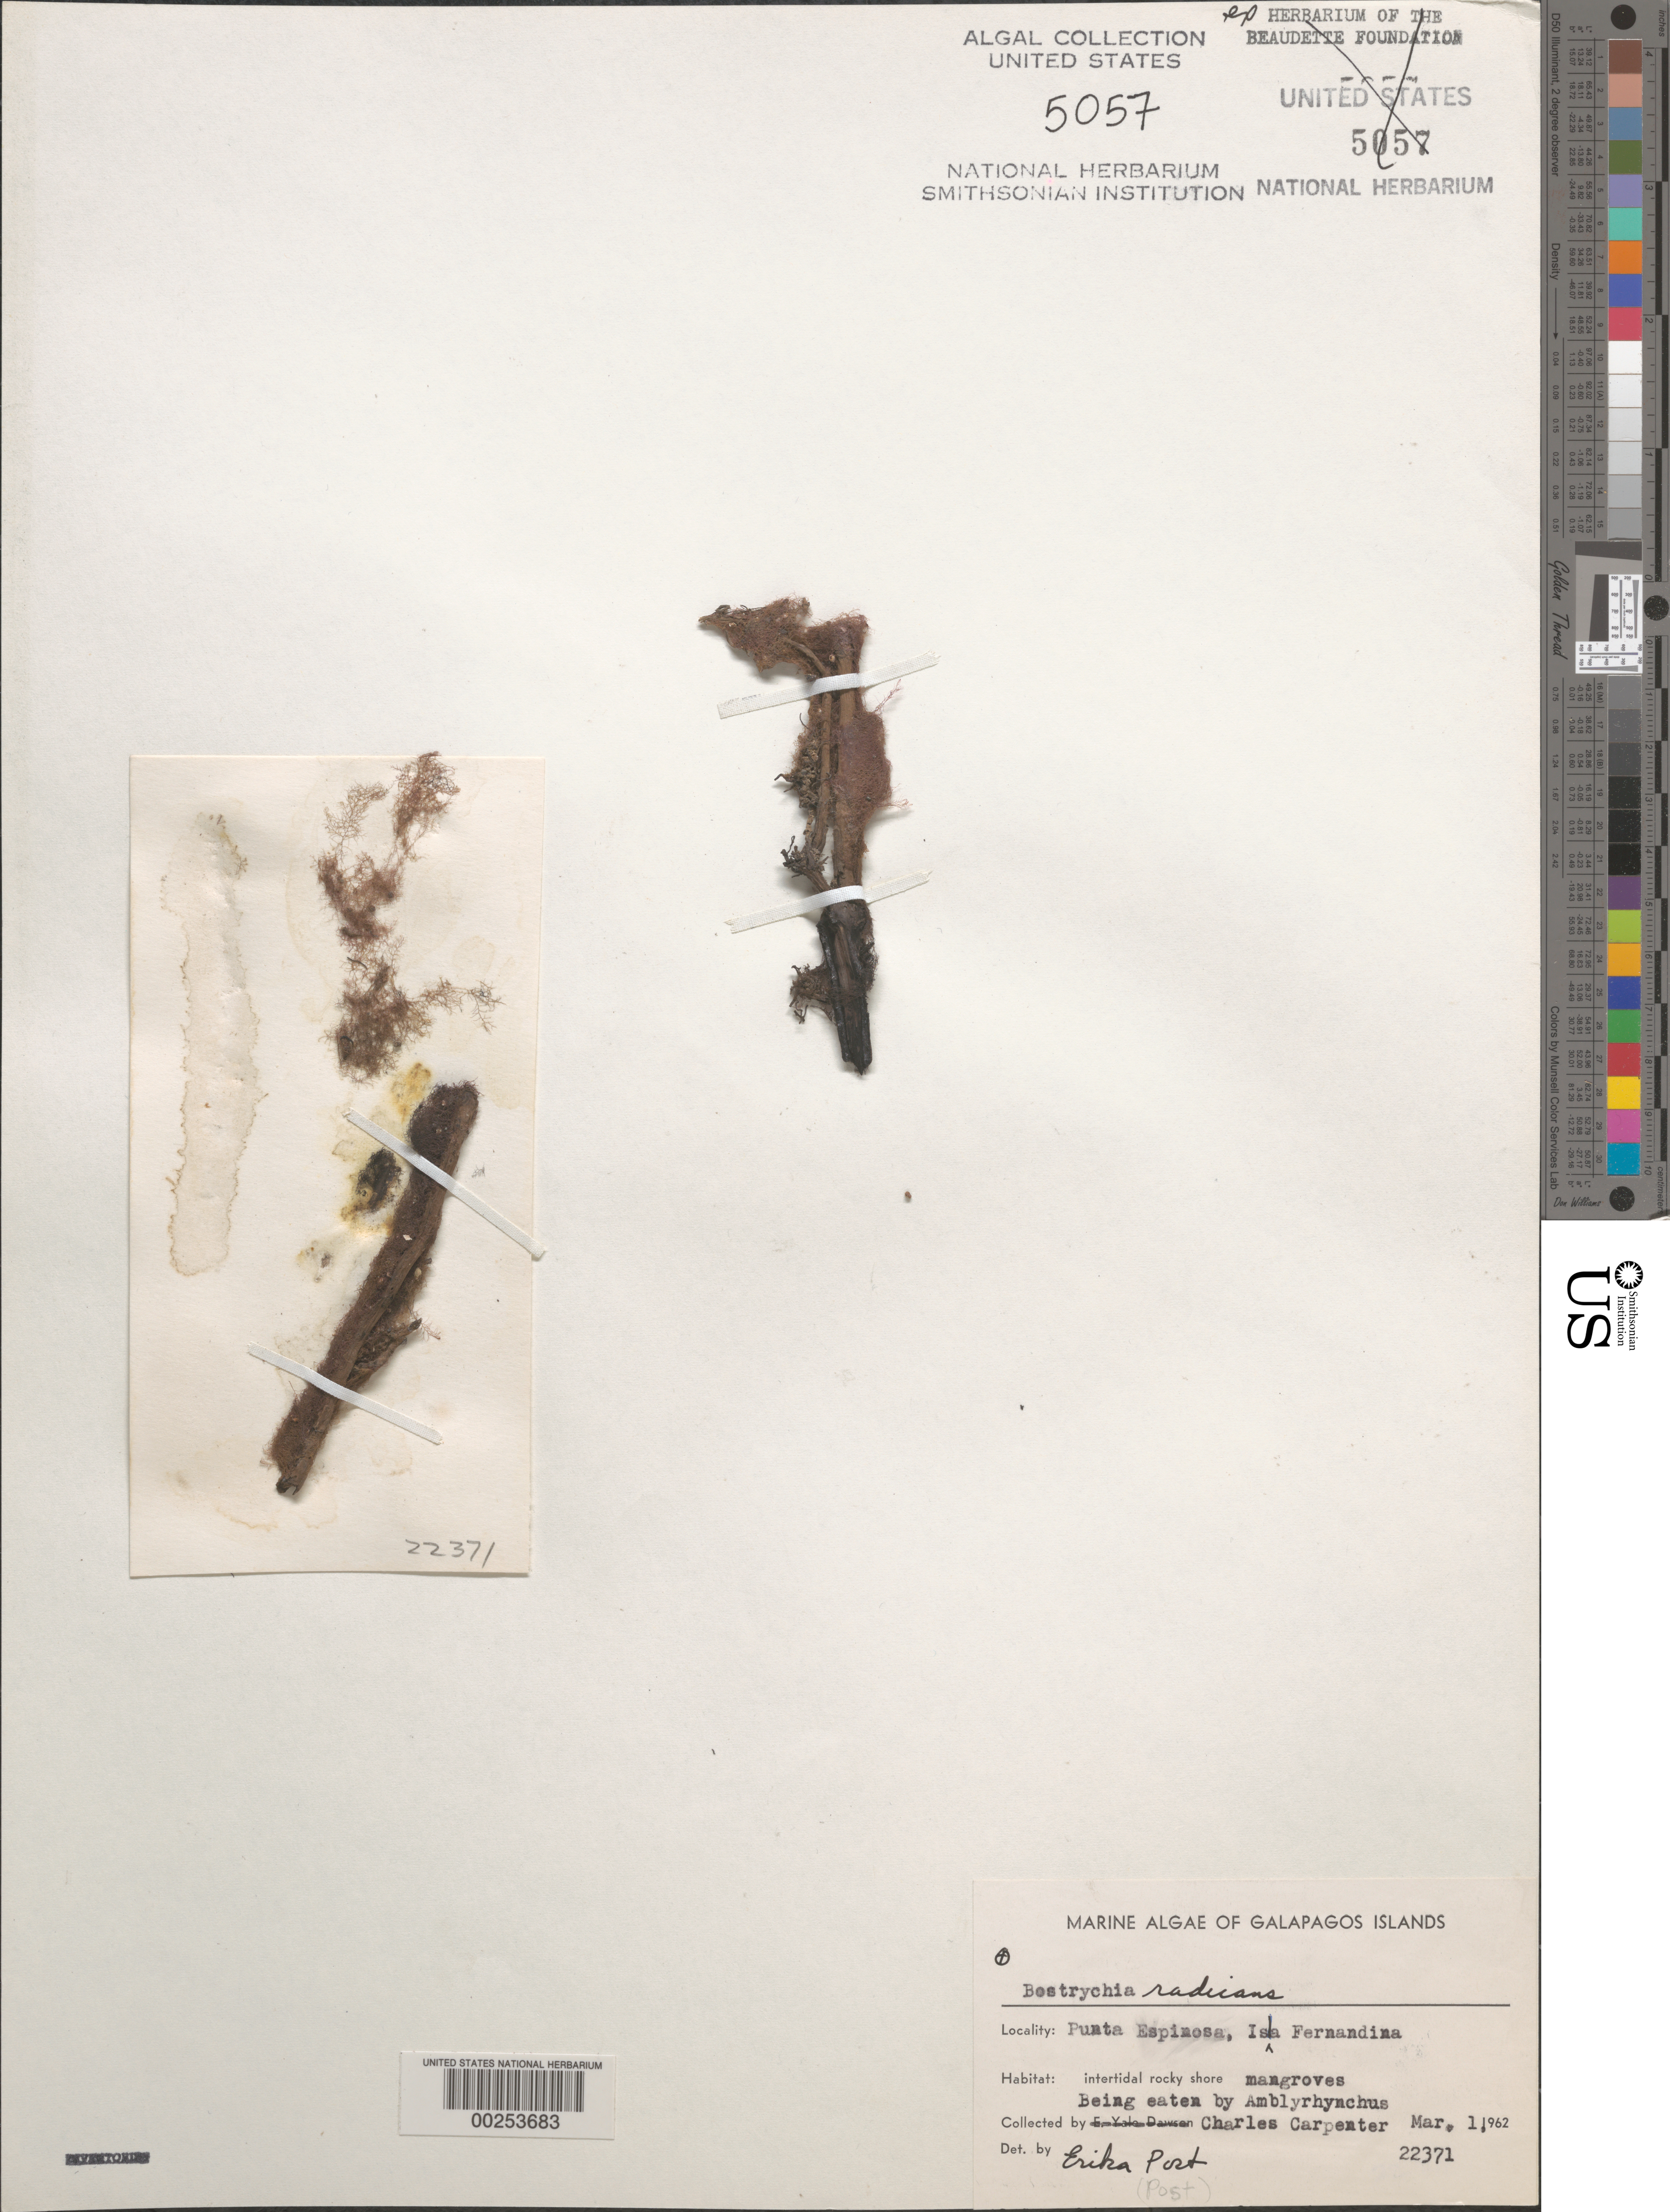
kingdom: Plantae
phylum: Rhodophyta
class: Florideophyceae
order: Ceramiales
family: Rhodomelaceae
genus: Bostrychia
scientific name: Bostrychia radicans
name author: (Mont.) Mont.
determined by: Post, E.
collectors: C. Carpenter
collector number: EYD 22371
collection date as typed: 01 Mar 1962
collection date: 1962-03-01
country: Ecuador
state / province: Colón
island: Fernandina [Narborough]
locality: Punta Espinosa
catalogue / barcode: US 5057